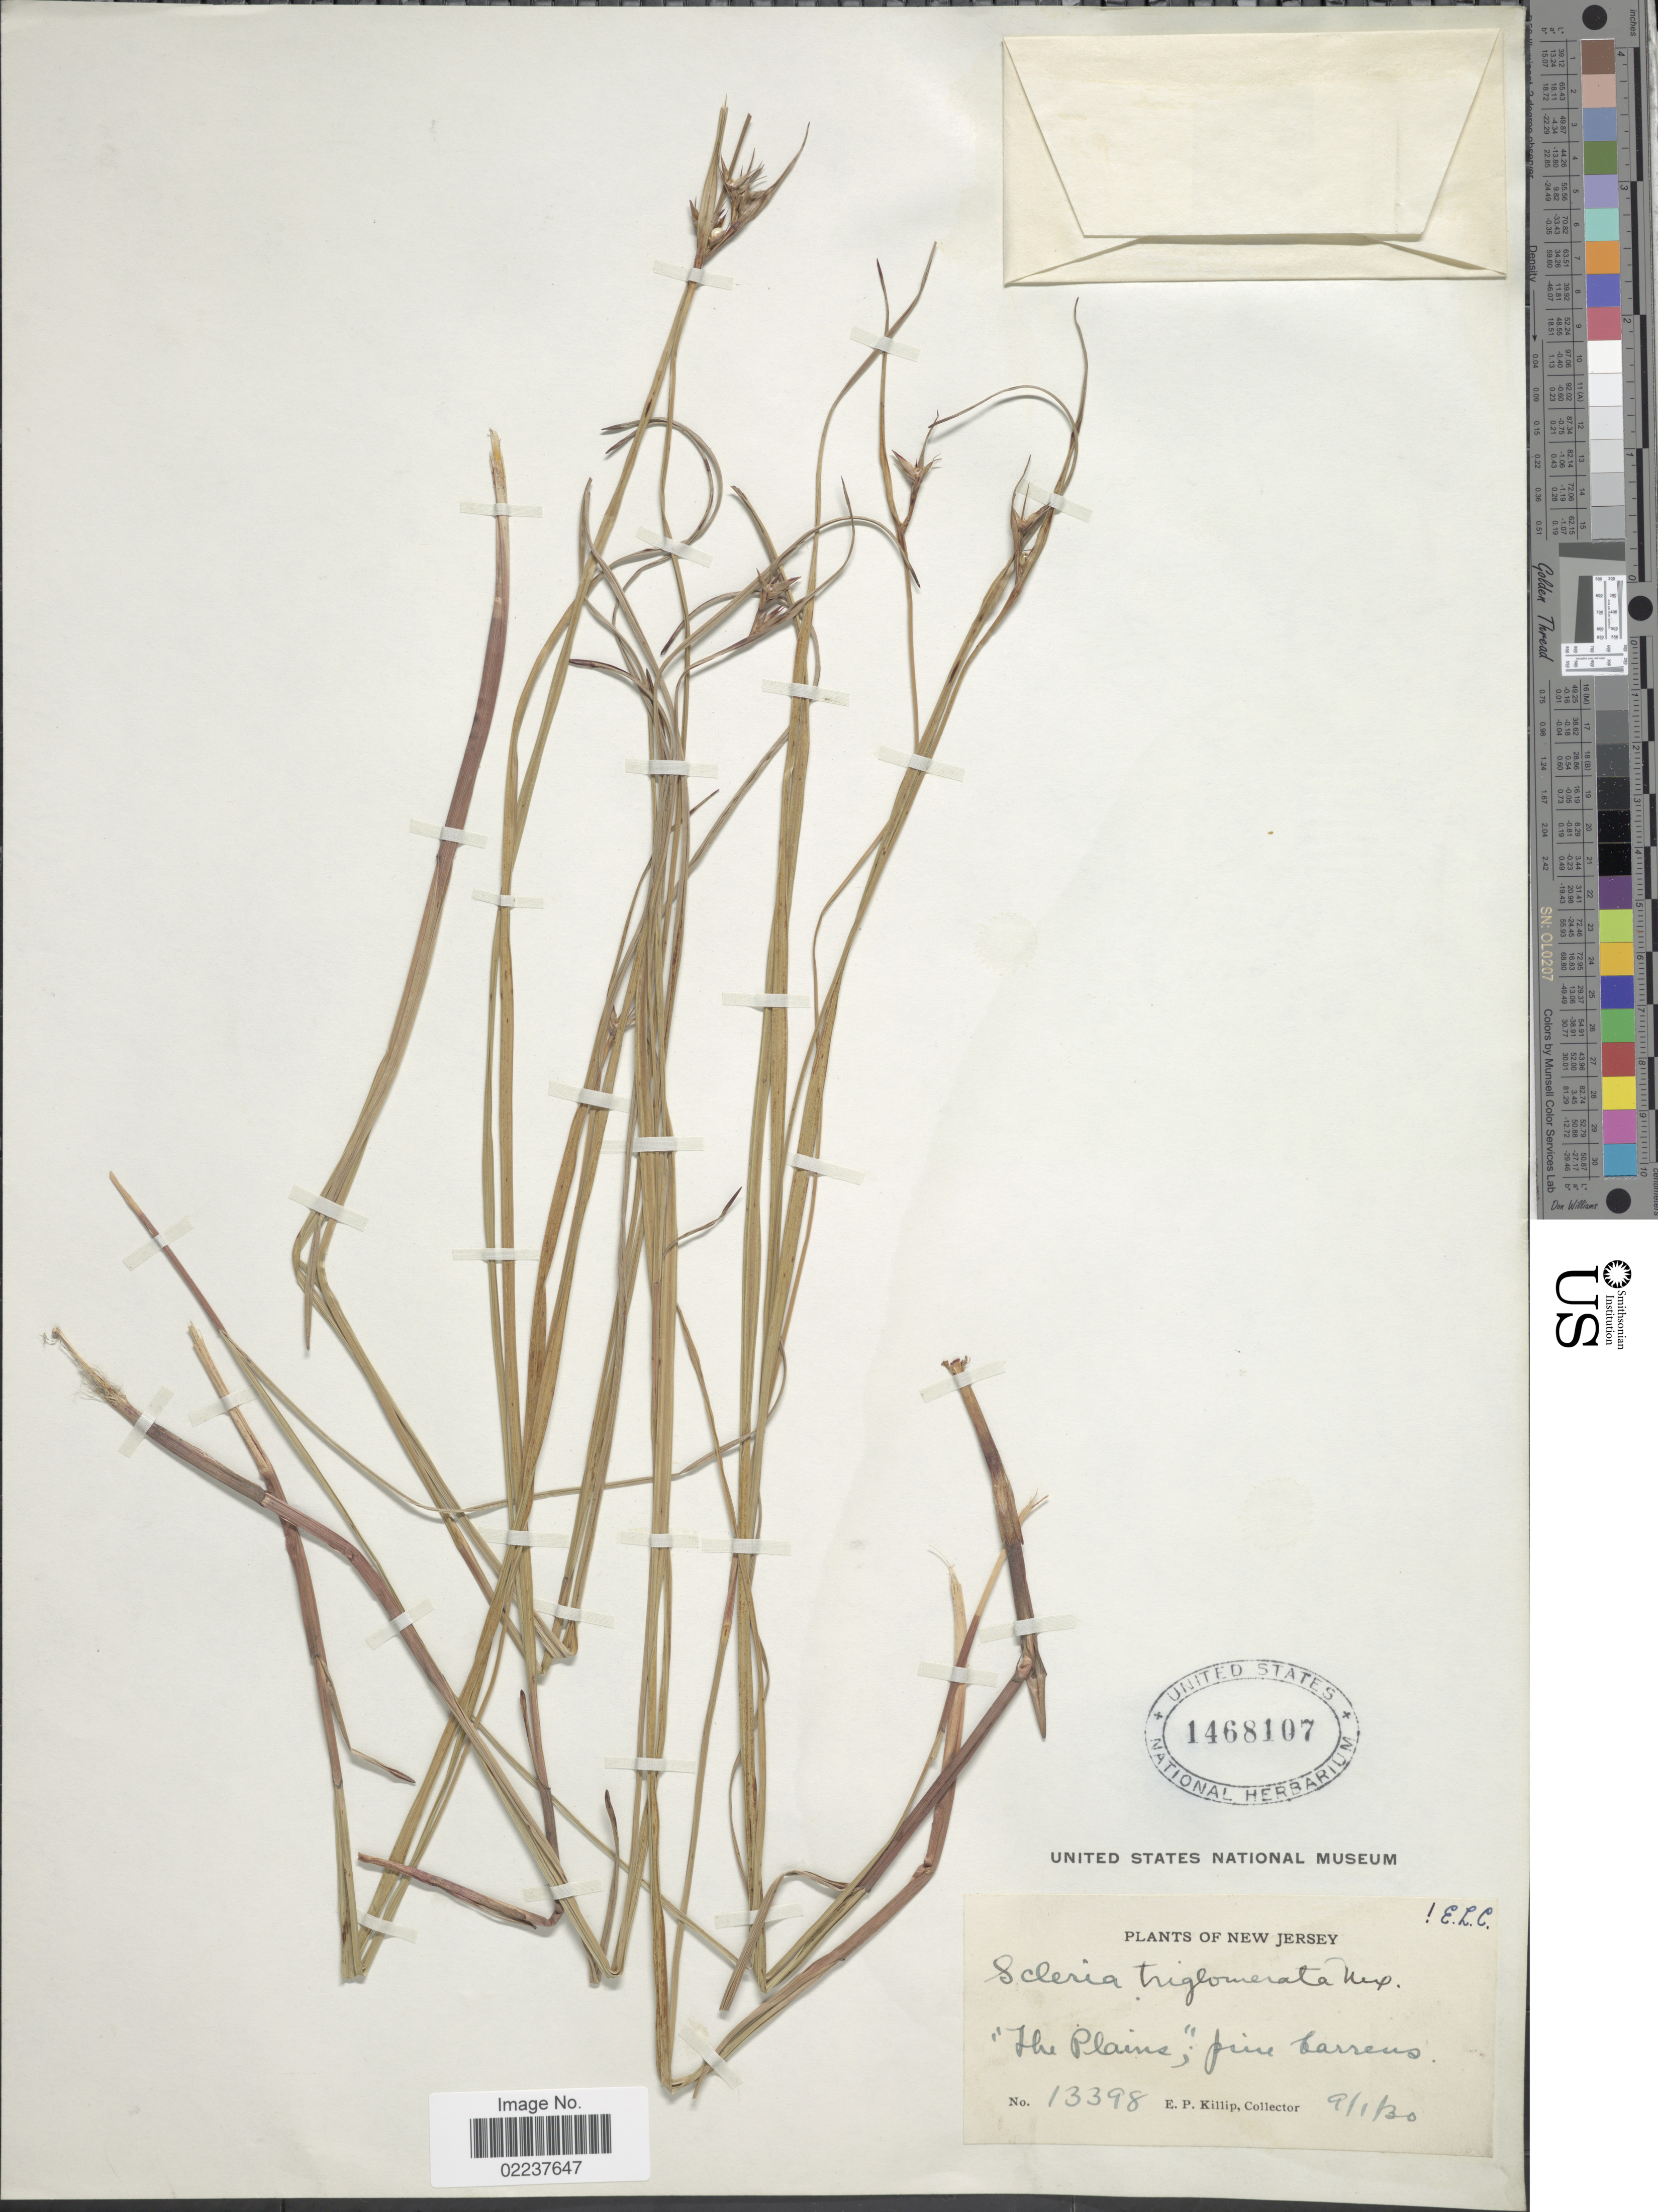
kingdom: Plantae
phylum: Tracheophyta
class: Liliopsida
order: Poales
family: Cyperaceae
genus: Scleria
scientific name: Scleria triglomerata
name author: Michx.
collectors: E. P. Killip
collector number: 13398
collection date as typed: Transcribed d/m/y: 1/9/30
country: United States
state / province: New Jersey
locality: The Plains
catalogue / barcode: US 1468107